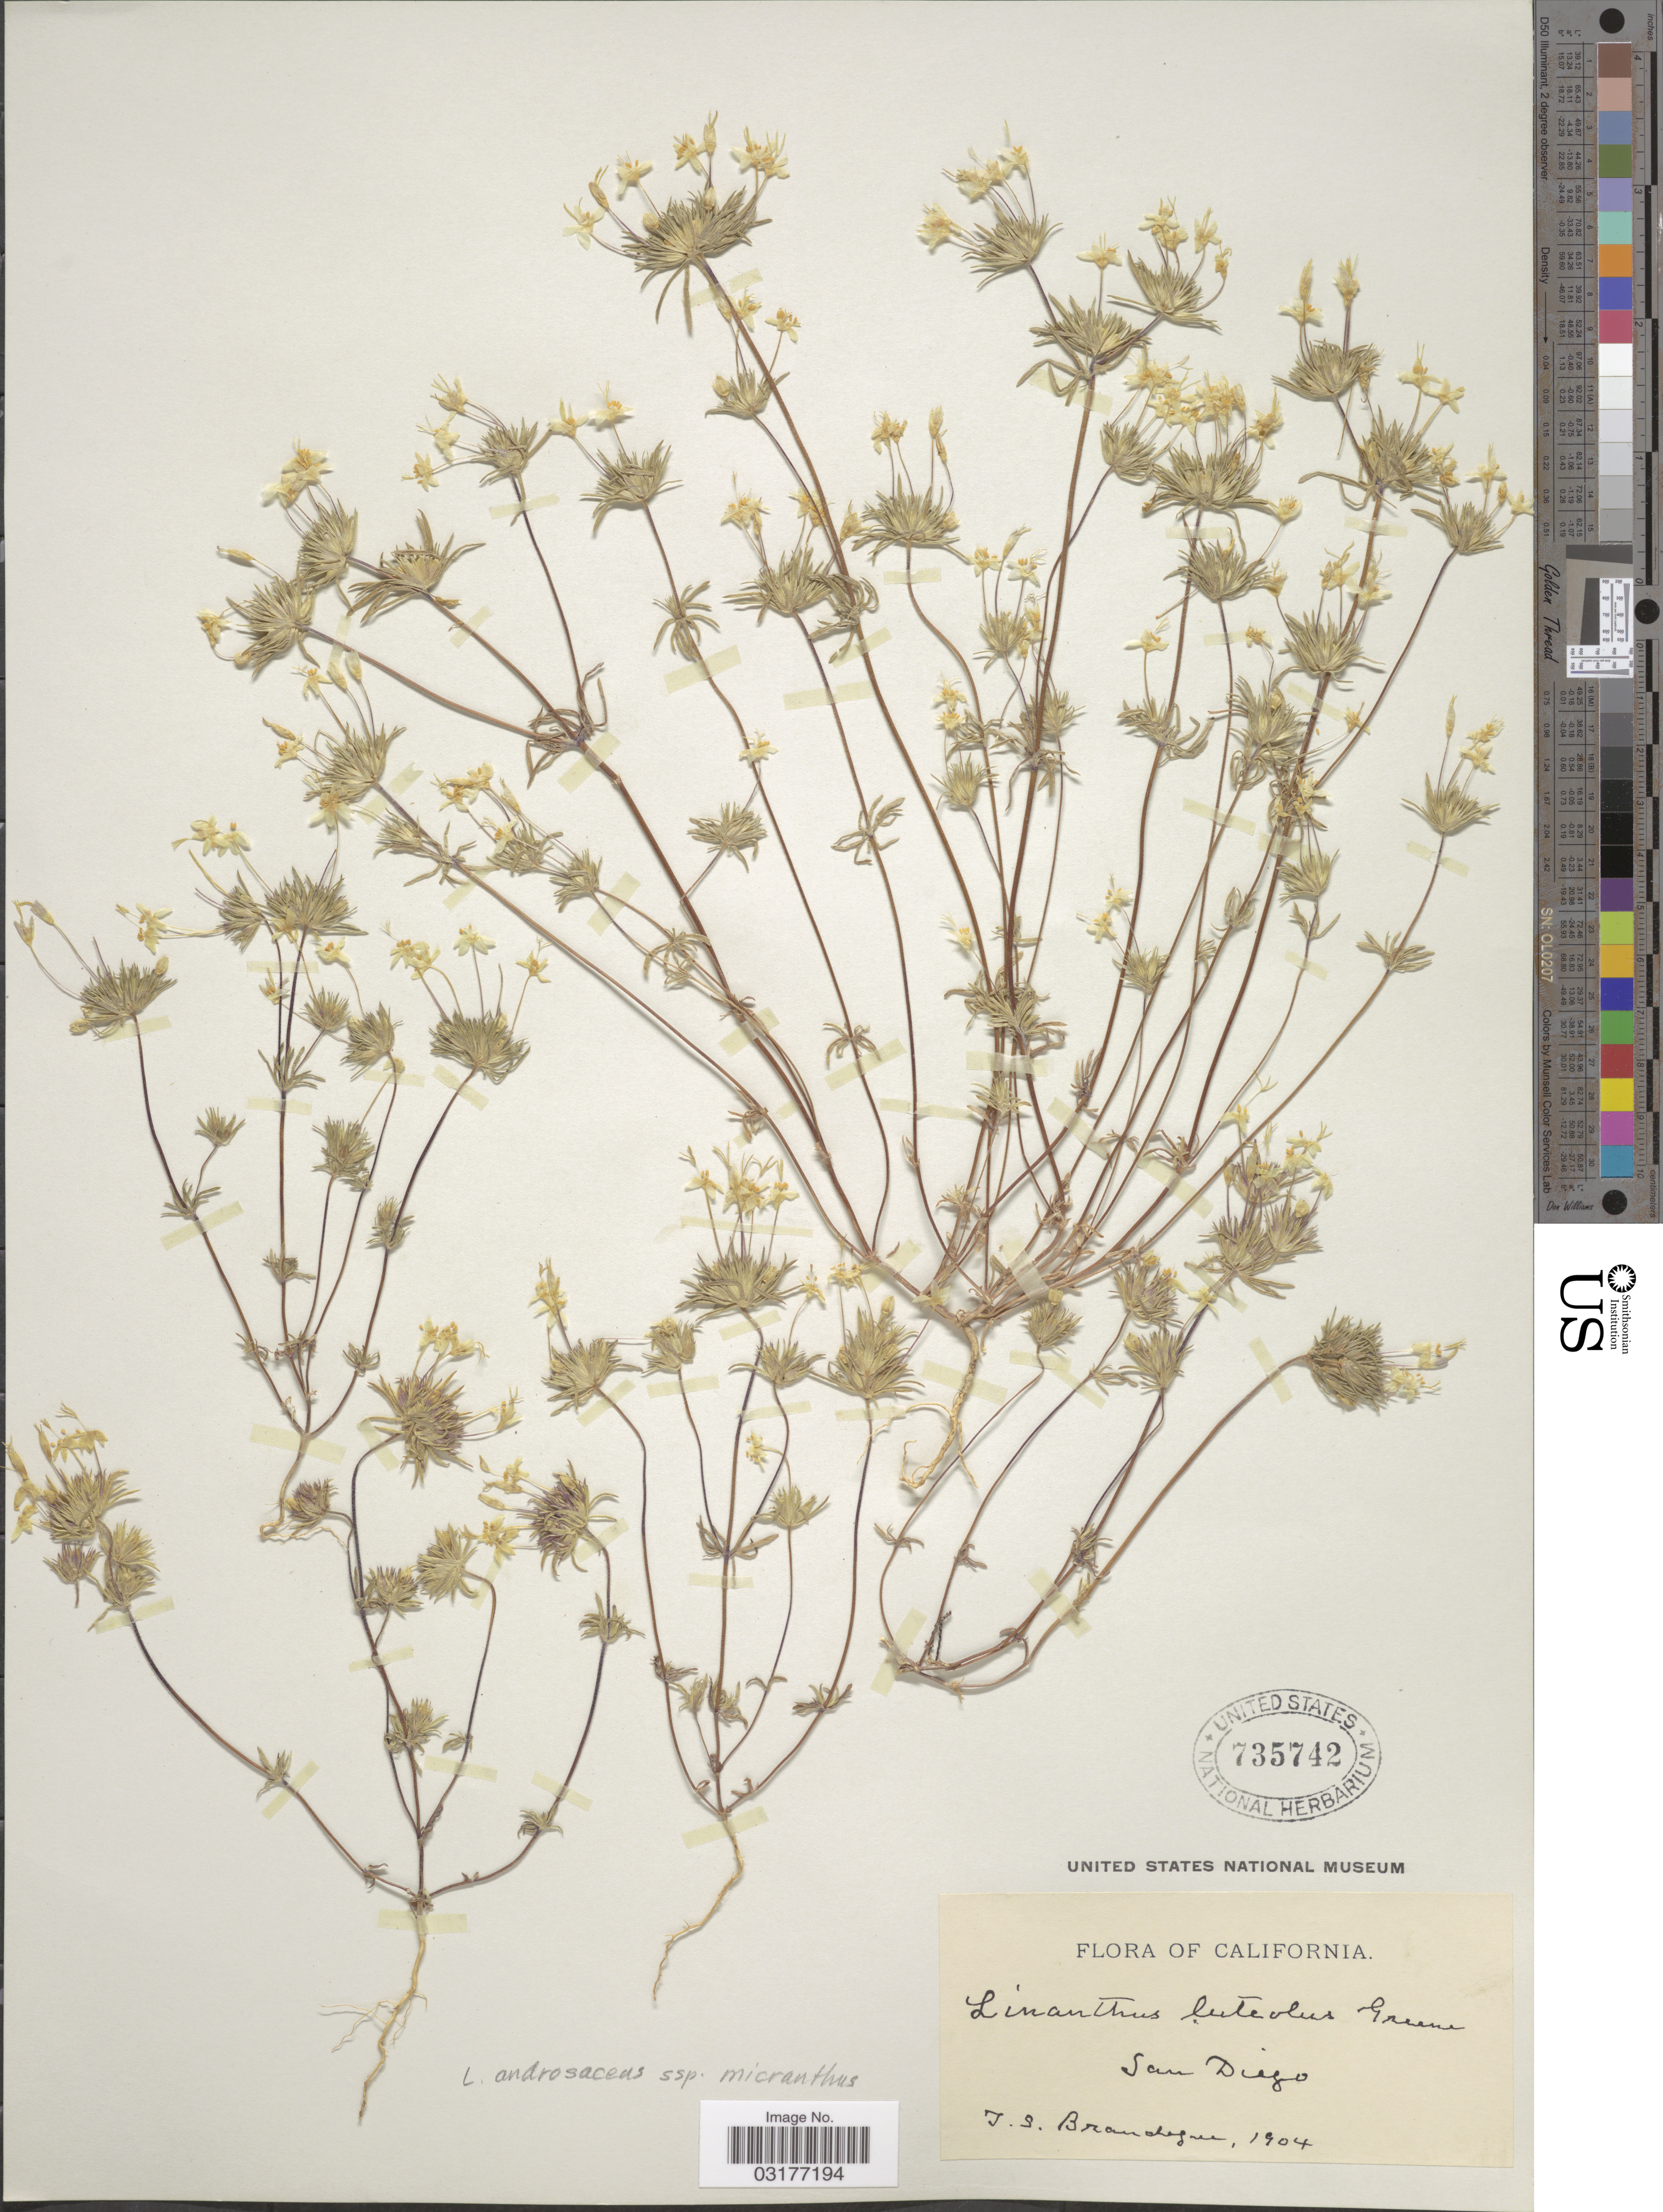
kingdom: Plantae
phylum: Tracheophyta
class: Magnoliopsida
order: Ericales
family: Polemoniaceae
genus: Leptosiphon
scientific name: Leptosiphon parviflorus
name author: Benth.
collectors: T. S. Brandegee (herbarium)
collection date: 1904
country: United States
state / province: California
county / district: San Diego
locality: San Diego.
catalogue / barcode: US 735742